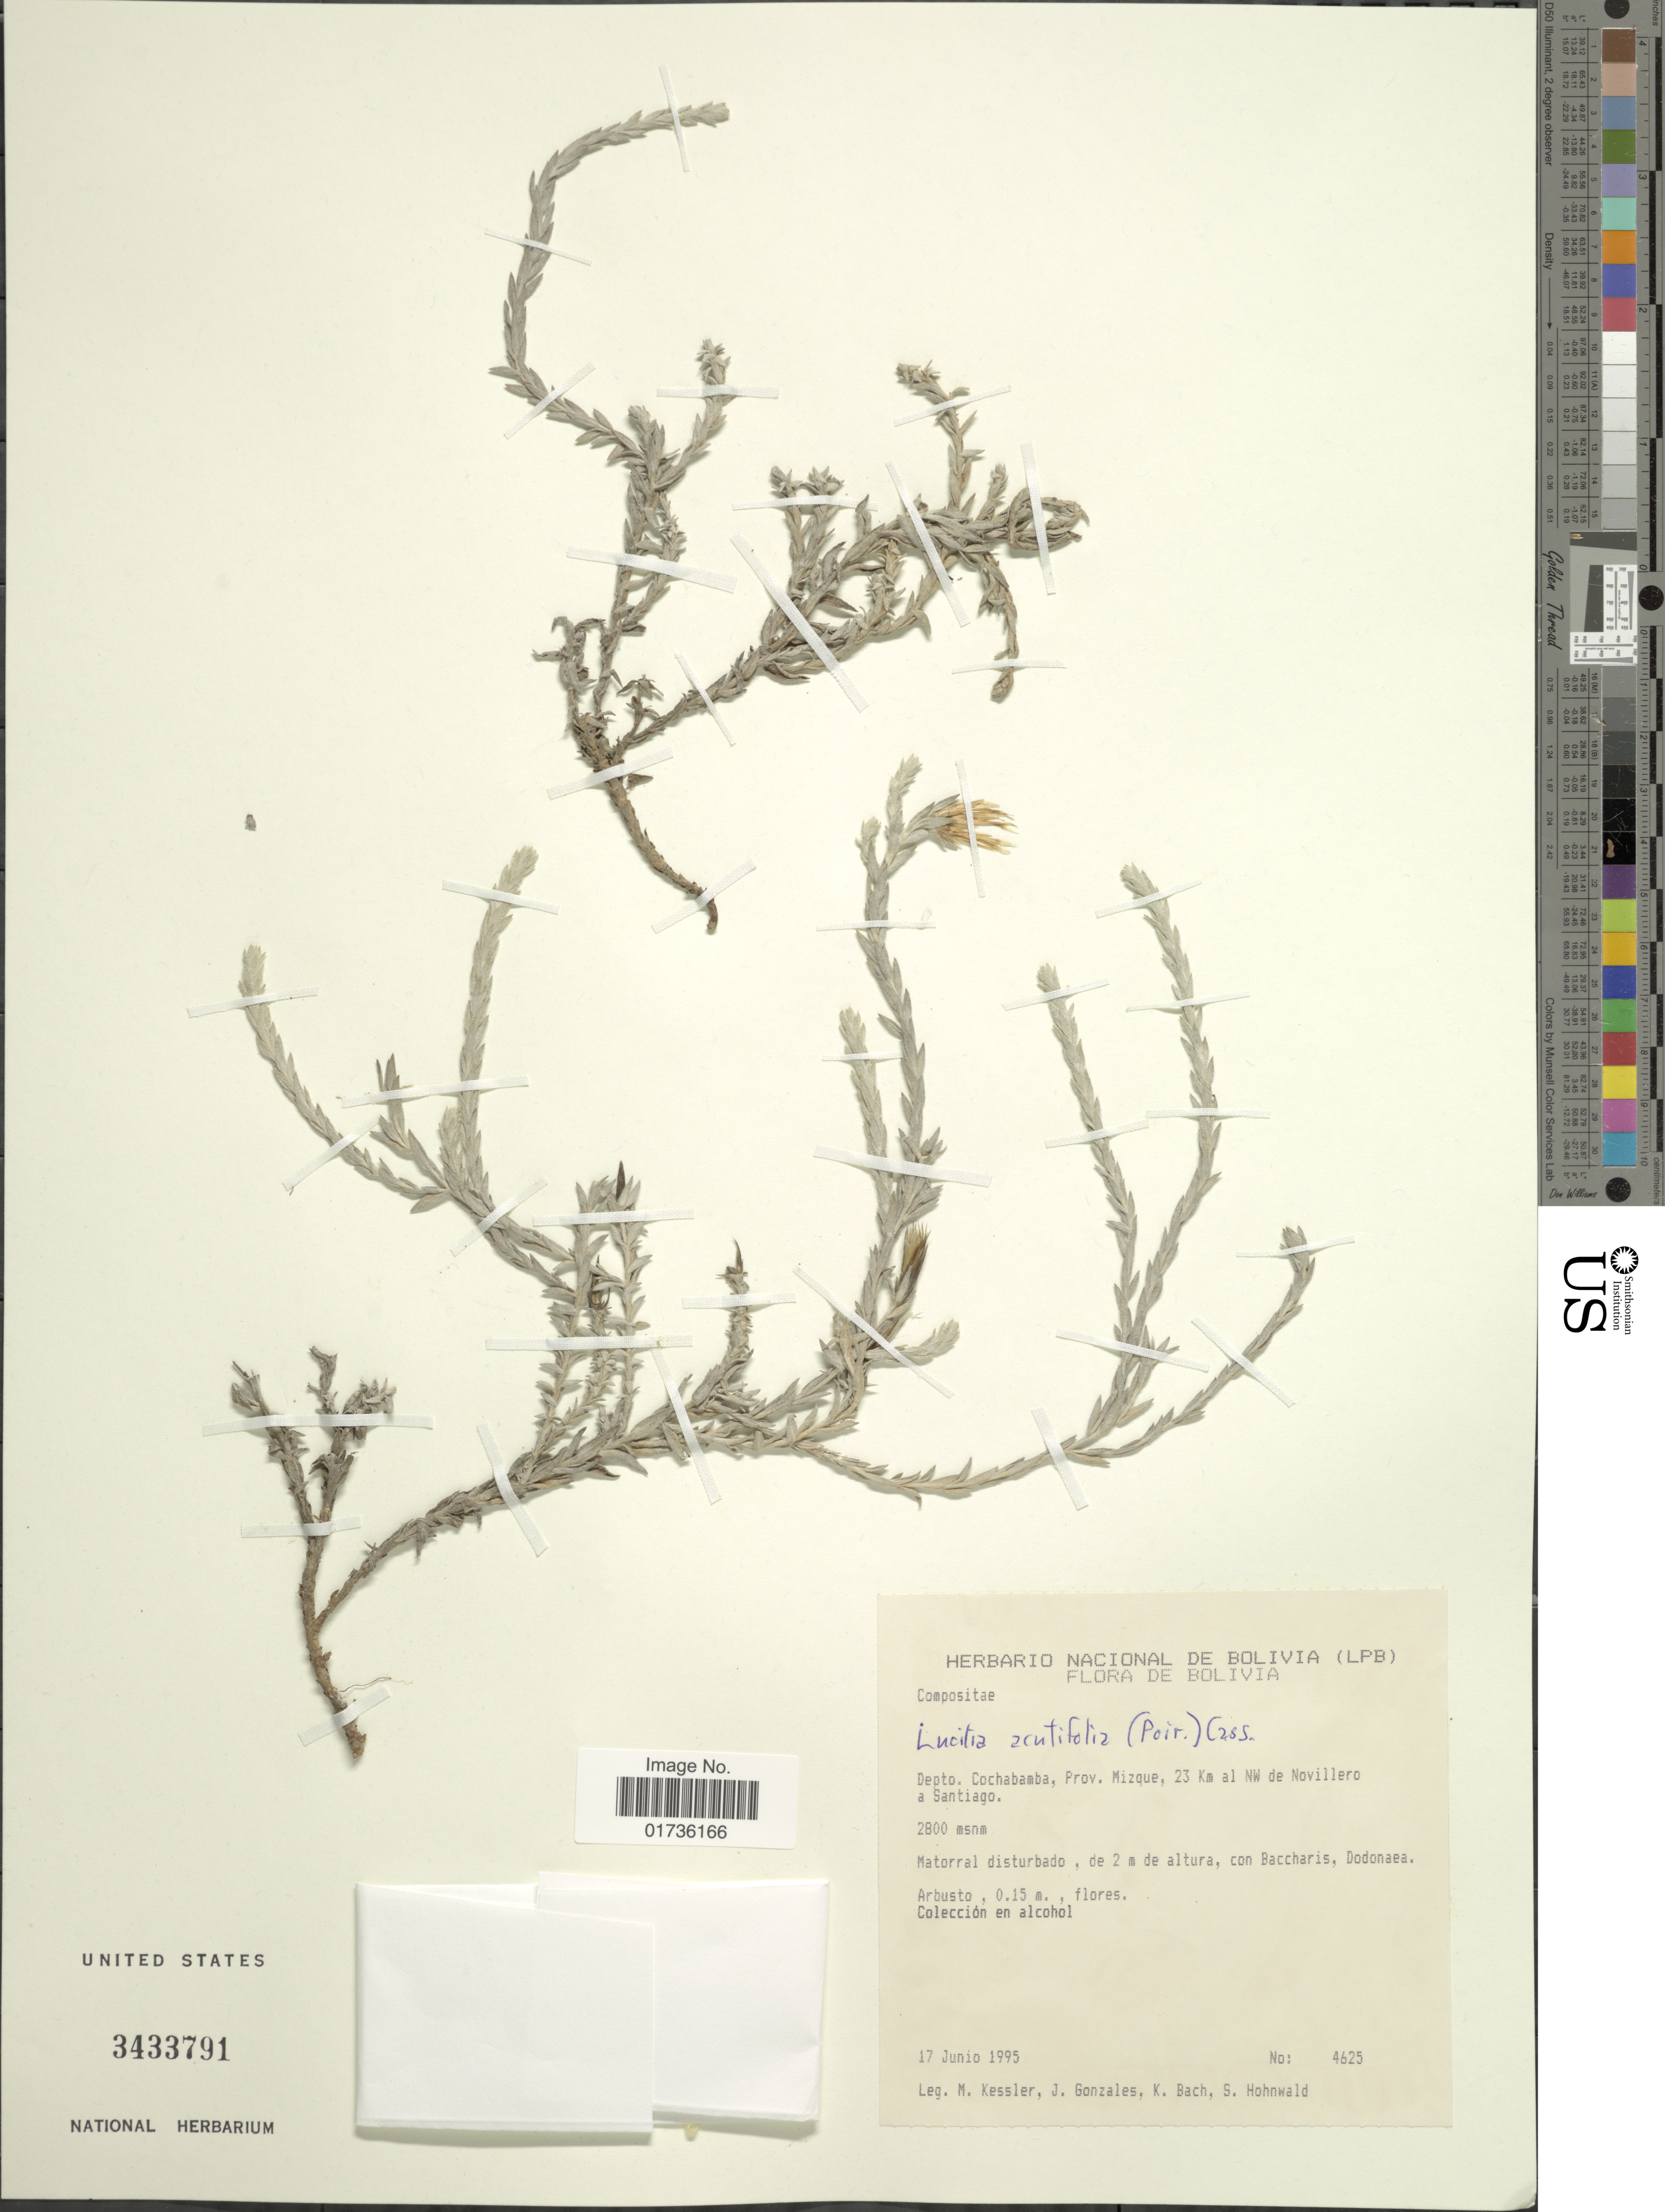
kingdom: Plantae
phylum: Tracheophyta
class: Magnoliopsida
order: Asterales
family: Asteraceae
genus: Lucilia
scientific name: Lucilia acutifolia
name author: (Poir.) Cass.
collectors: M. Kessler, J. Gonzales, K. Bach & S. Hohnwald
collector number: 4625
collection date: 1995-06-17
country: Bolivia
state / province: Cochabamba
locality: Depto Cochabamba, Prov.Mizque, 23 Km al NW de Novillero a Santiago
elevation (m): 2800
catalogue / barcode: US 3433791